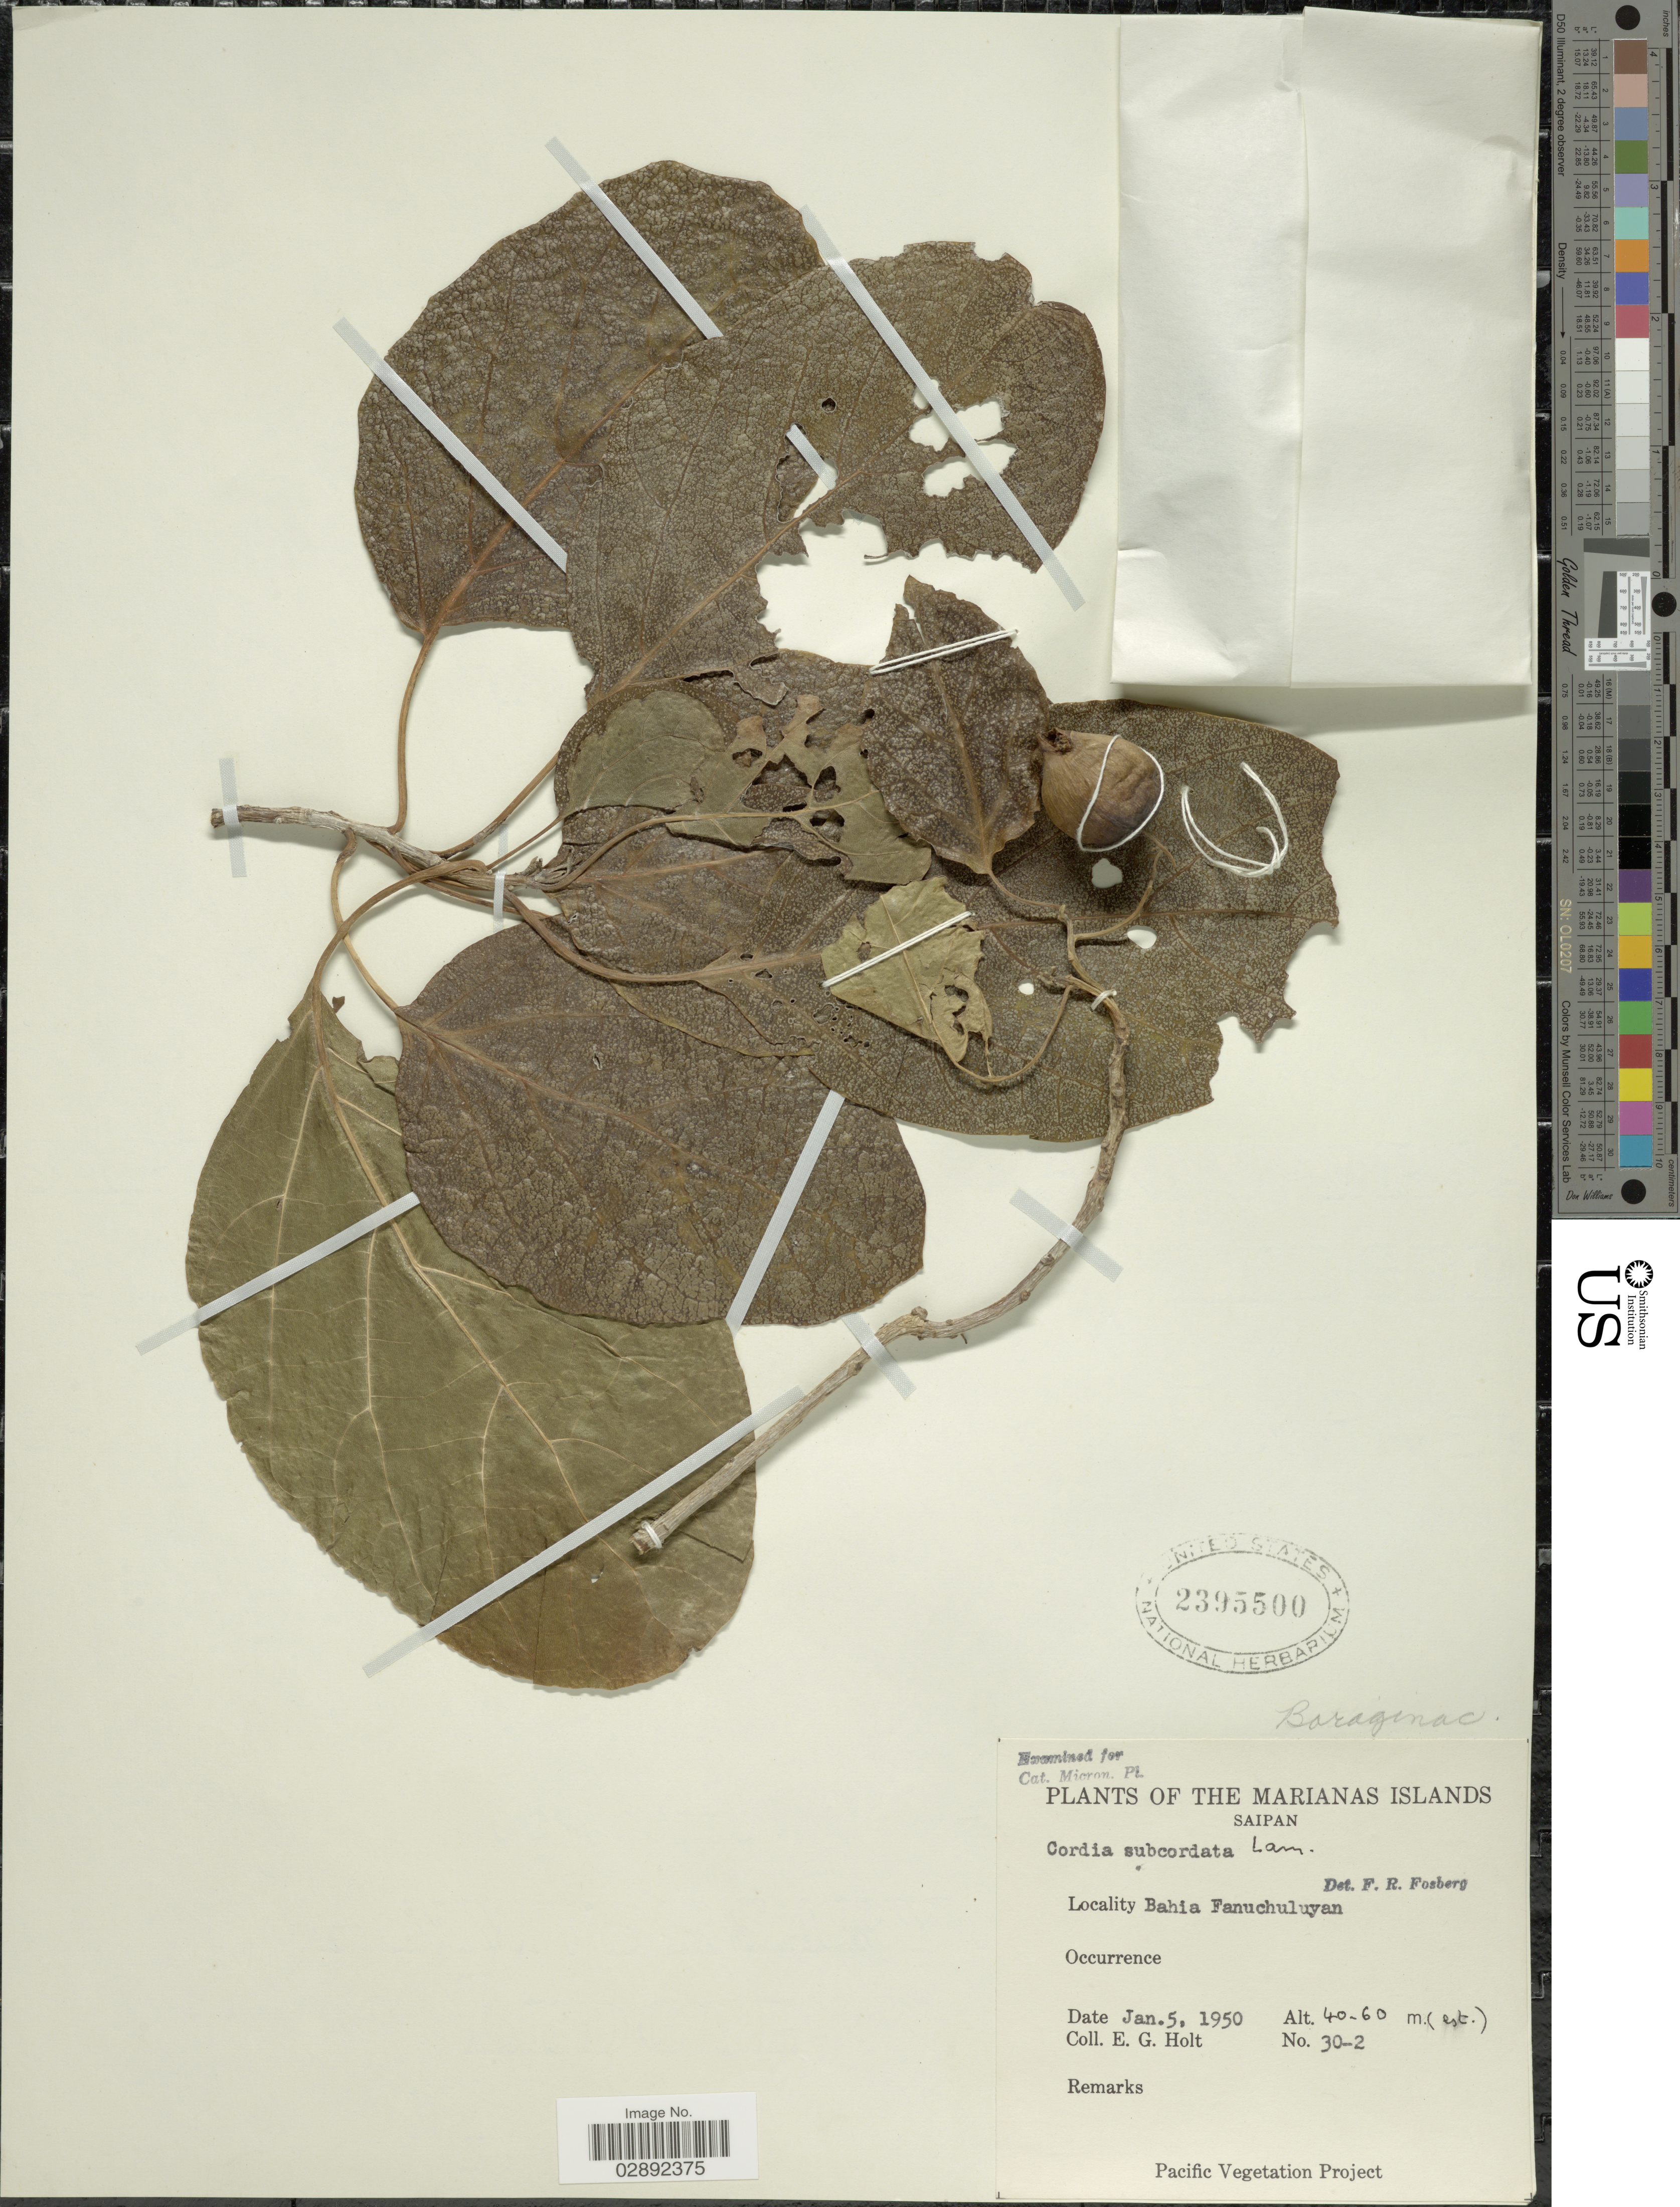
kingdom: Plantae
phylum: Tracheophyta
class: Magnoliopsida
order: Boraginales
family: Cordiaceae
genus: Cordia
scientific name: Cordia subcordata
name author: Lam.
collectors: E. G. Holt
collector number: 30-2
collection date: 1950-01-05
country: Northern Mariana Islands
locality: Marianas Islands. Saipan. Bahia Fanuchuluyan.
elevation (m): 40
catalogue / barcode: US 2395500